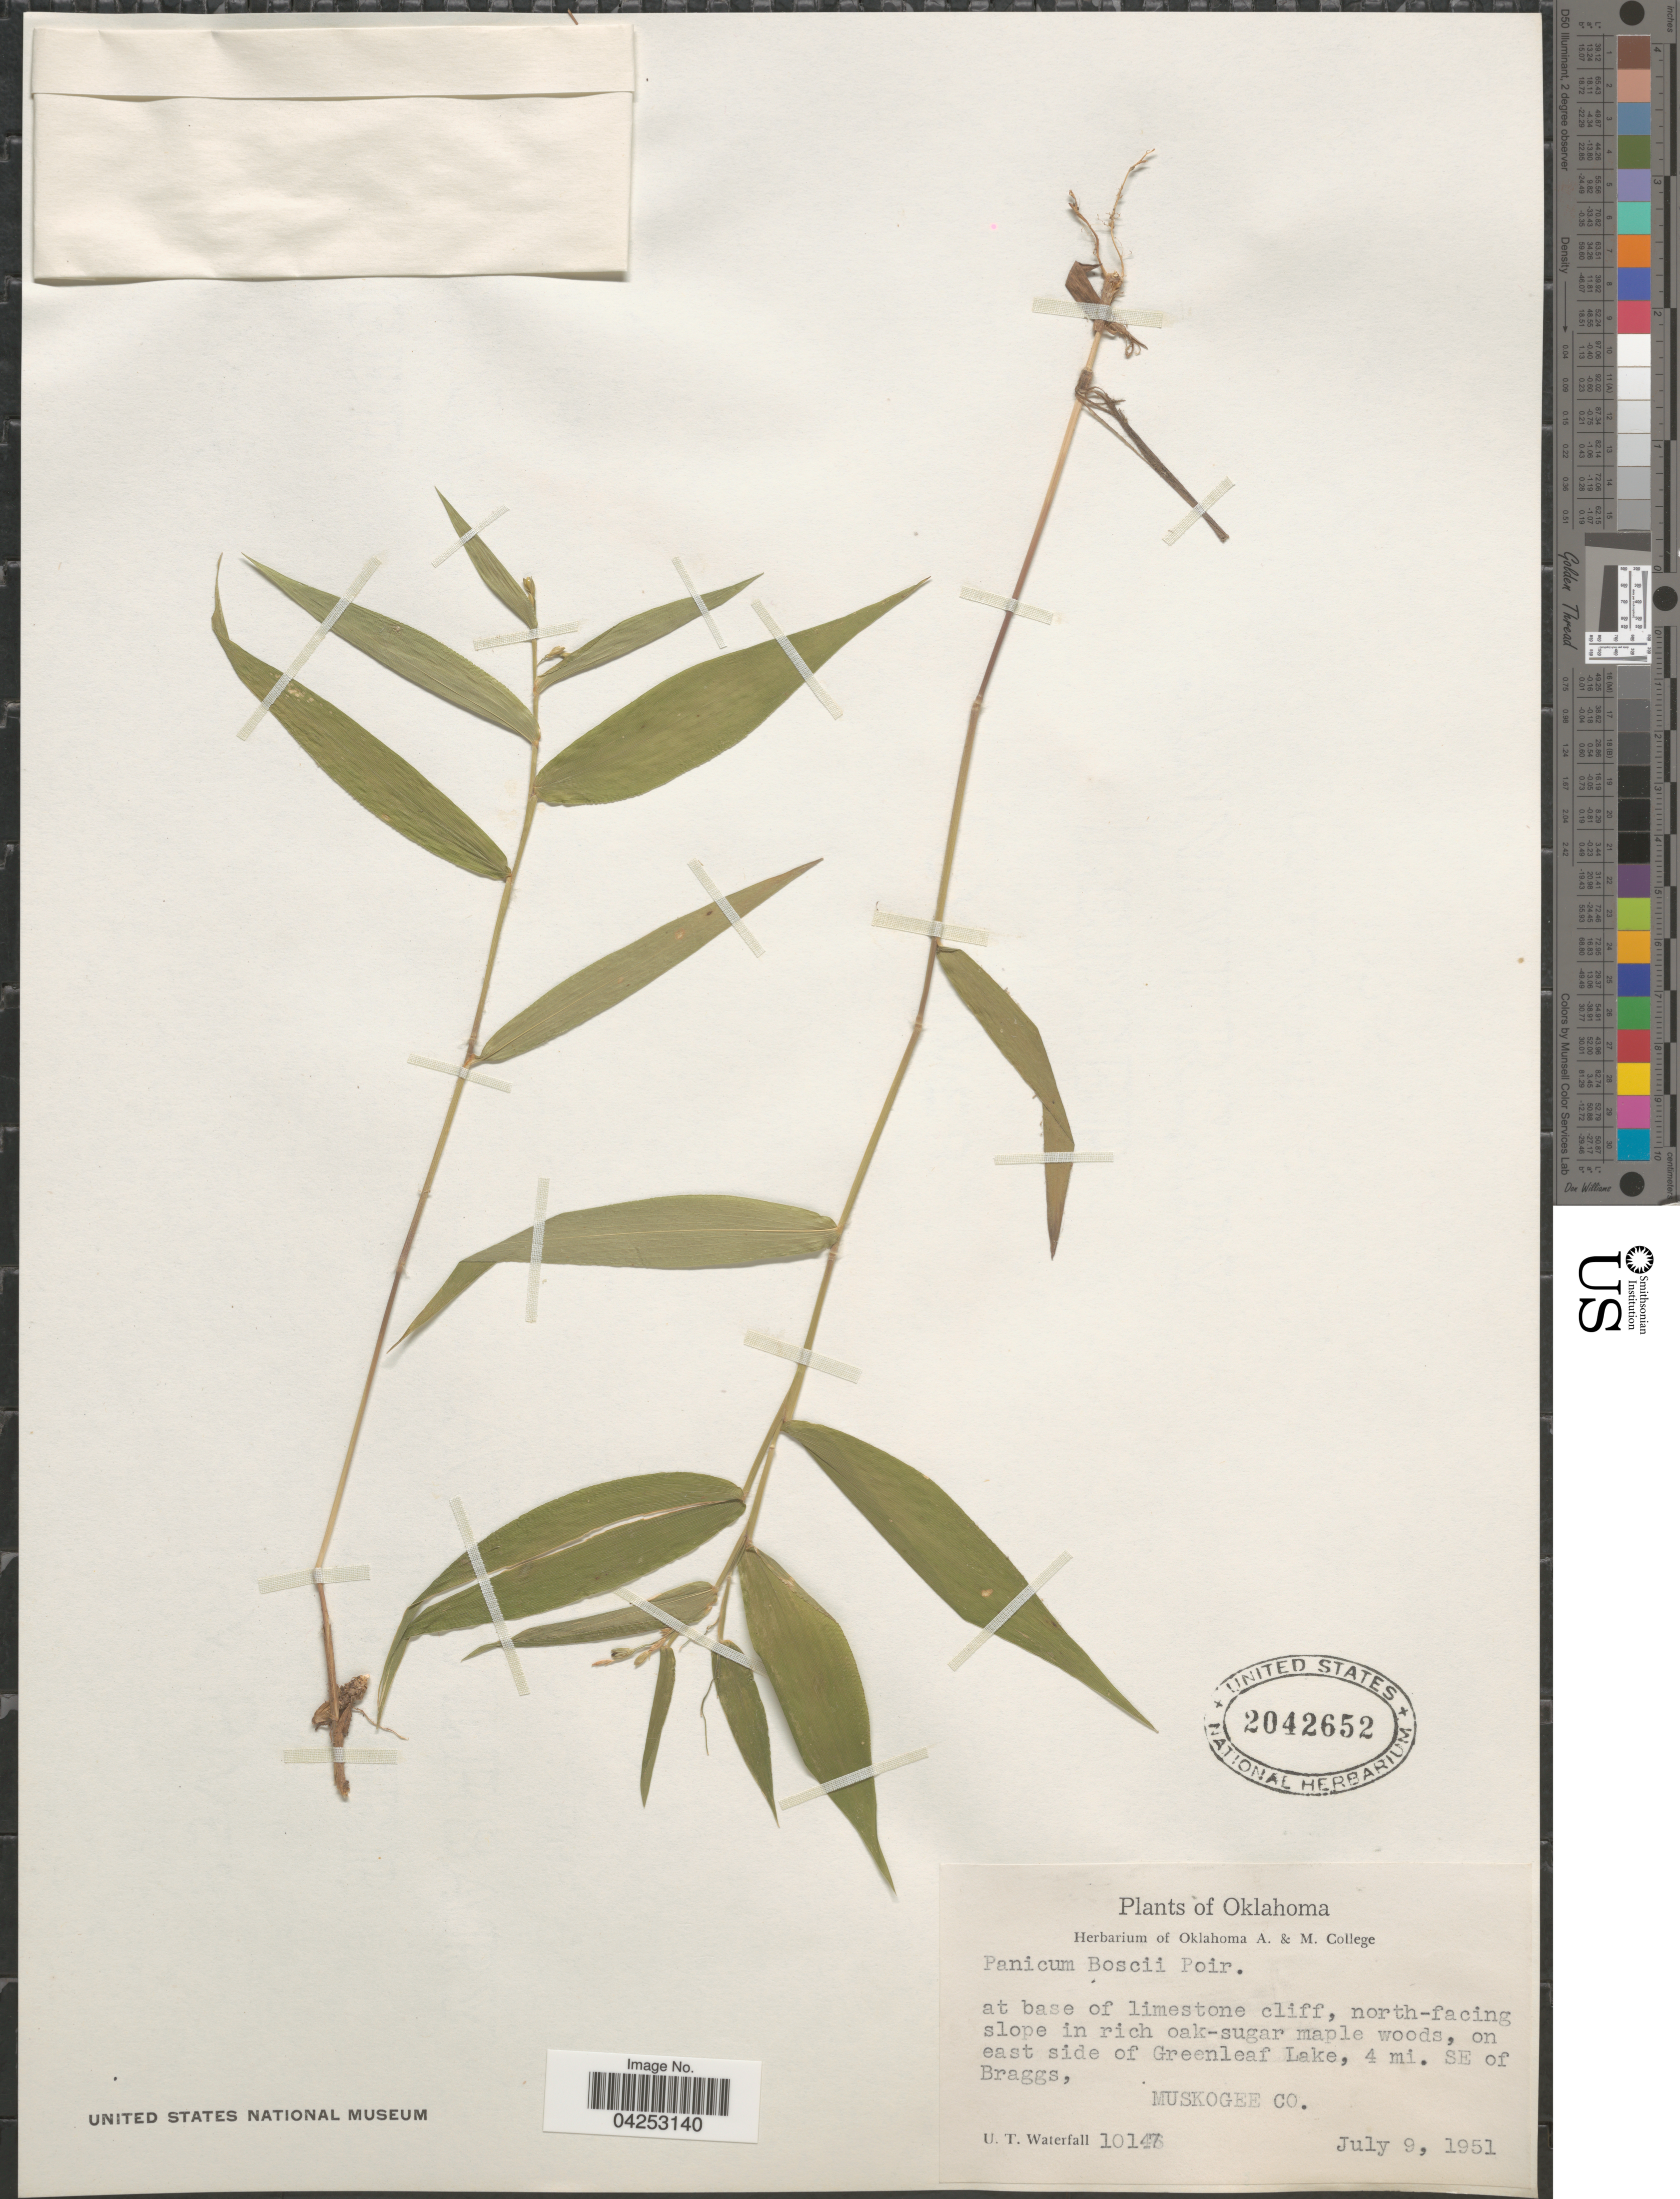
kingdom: Plantae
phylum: Tracheophyta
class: Liliopsida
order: Poales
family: Poaceae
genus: Dichanthelium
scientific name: Dichanthelium boscii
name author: (Poir.) Gould & C.A. Clark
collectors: U. T. Waterfall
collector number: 10147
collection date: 1951-07-09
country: United States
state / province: Oklahoma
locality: At base of limestone cliff, north-facing slope in rich oak-sugar maple woods, on east side of Greenleaf Lake, 4 mi. SE of Braggs, Muskogee Co.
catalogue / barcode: US 2042652